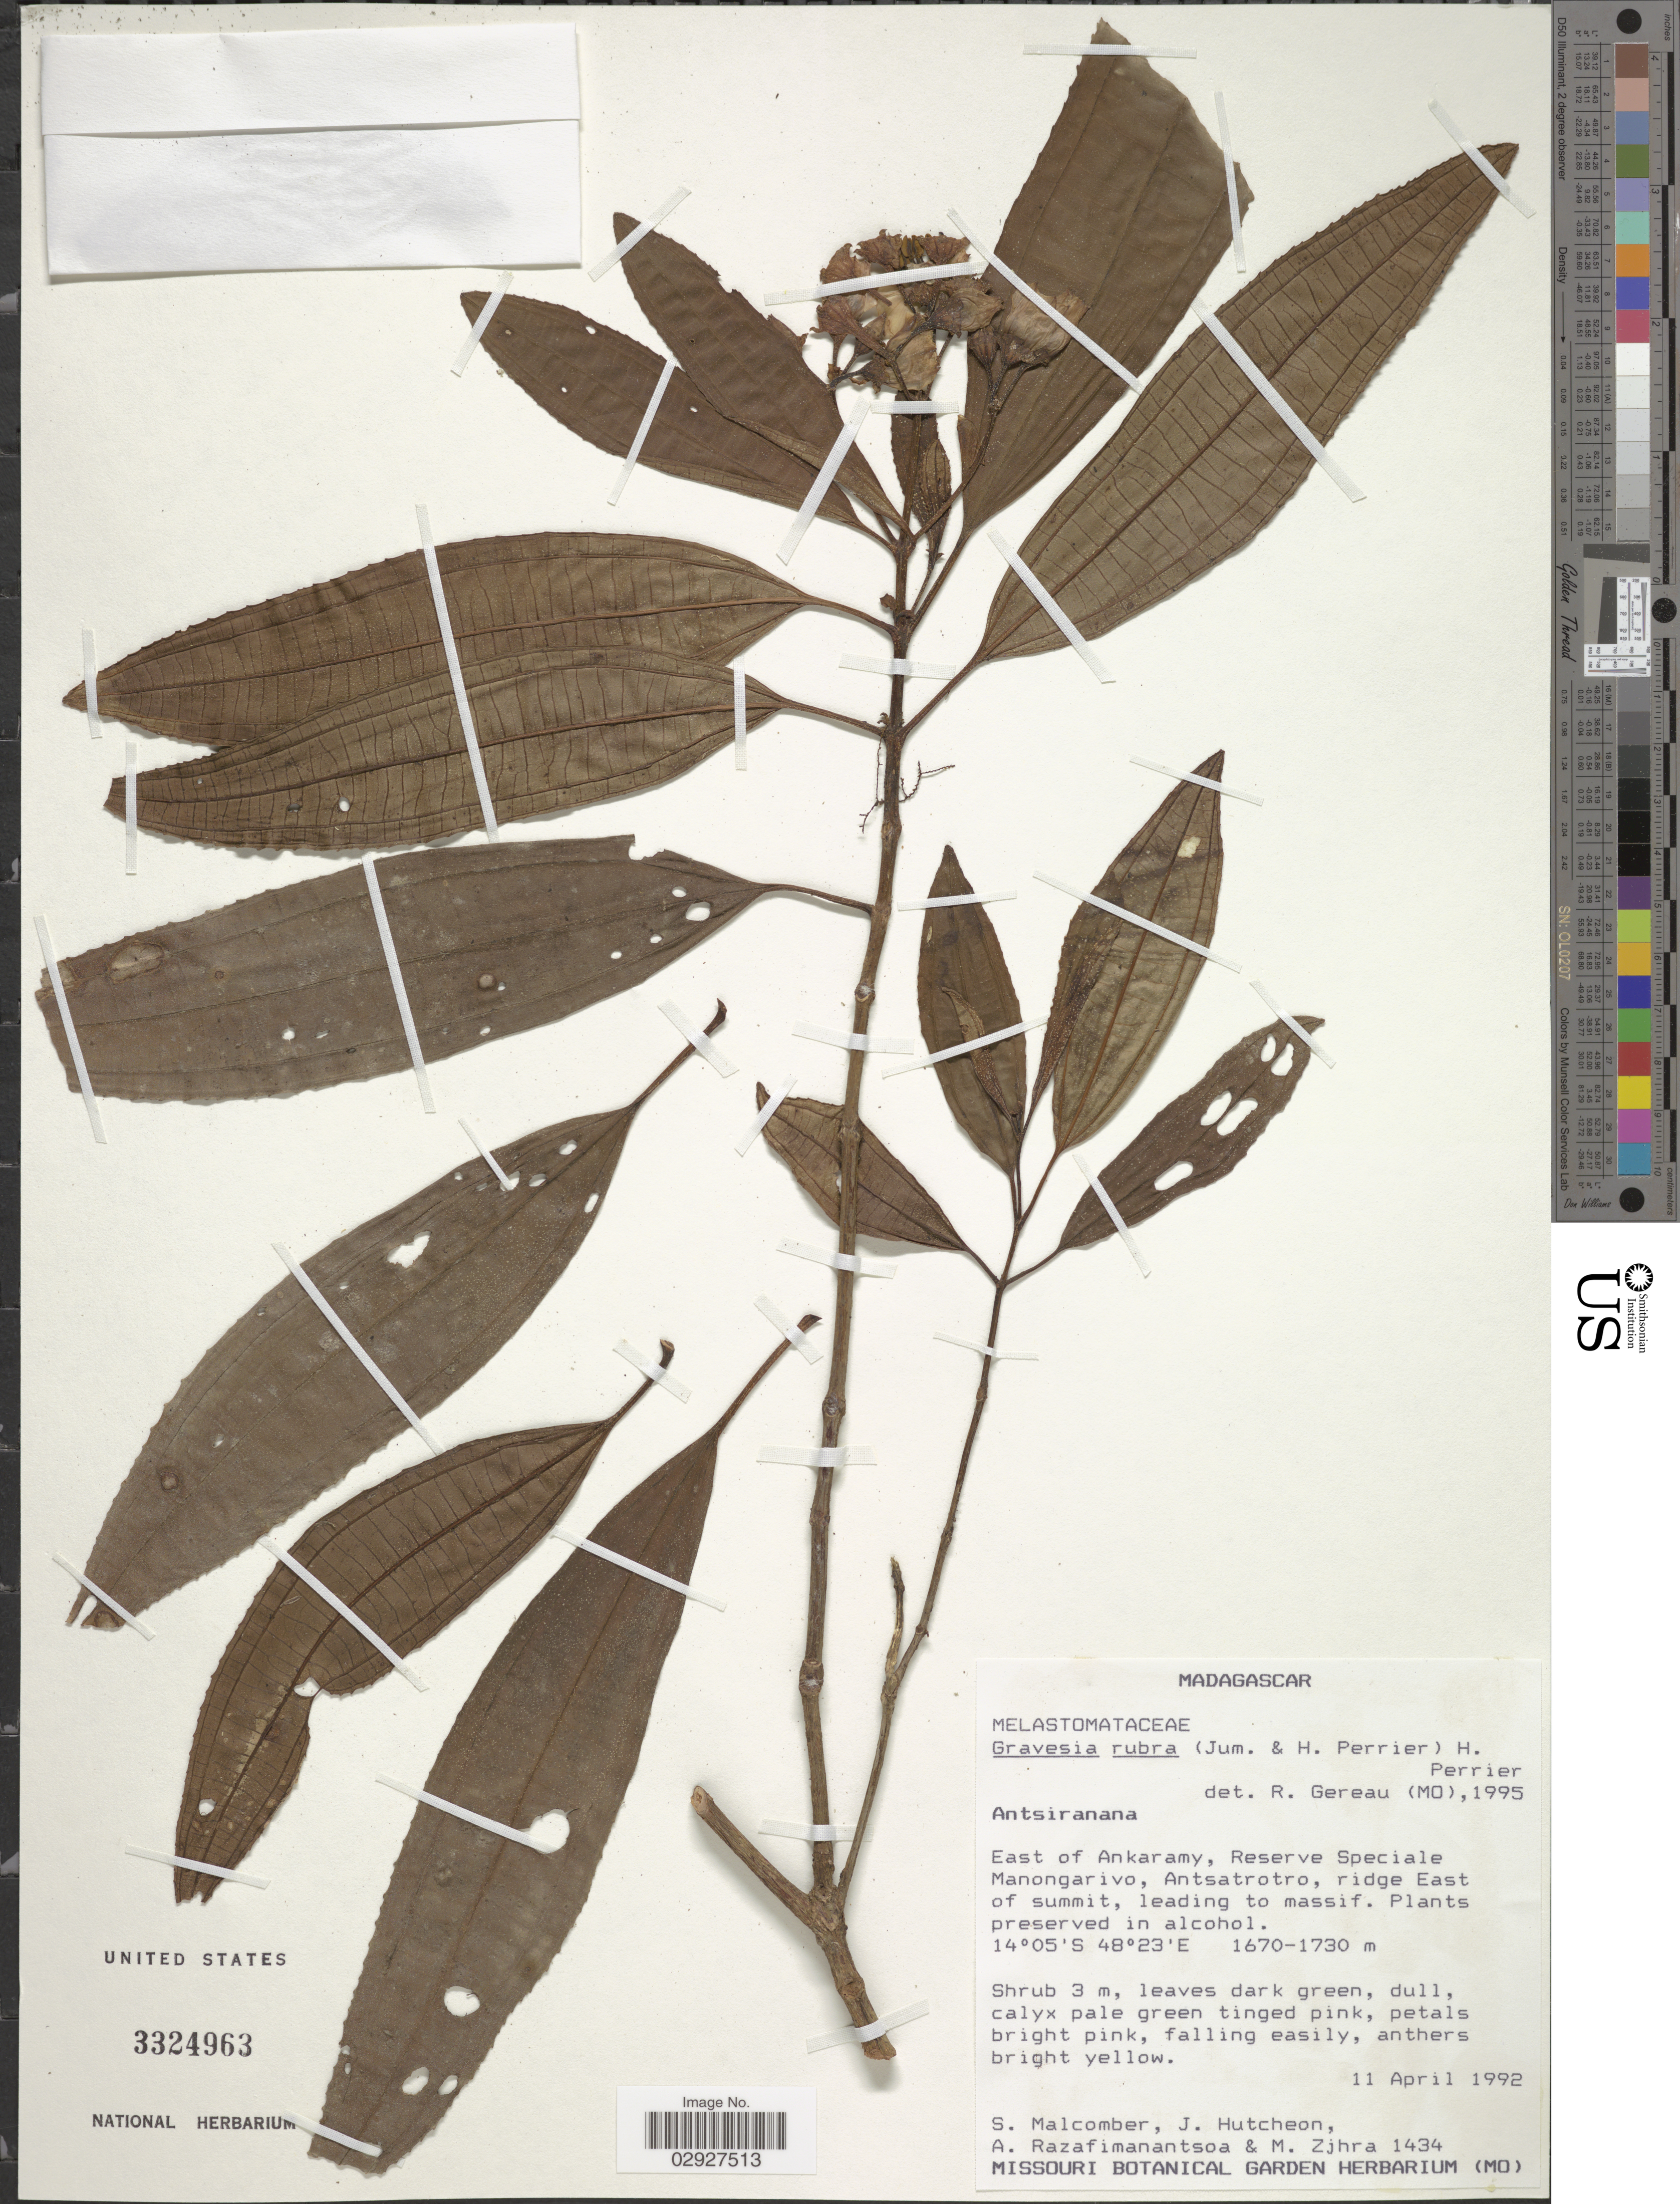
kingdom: Plantae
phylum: Tracheophyta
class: Magnoliopsida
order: Myrtales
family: Melastomataceae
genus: Gravesia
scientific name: Gravesia rubra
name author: (Jum. & H. Perrier) H. Perrier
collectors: S. T. Malcomber, J. Hutcheon, A. Razafimanantsoa & M. Zjhra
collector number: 1434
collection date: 1992-04-11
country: Madagascar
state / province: Diana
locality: East of Ankaramy, Reserve Speciale Manongarivo, Antsatrotro, ridge East of summit, leading to massif.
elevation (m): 1670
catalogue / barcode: US 3324963